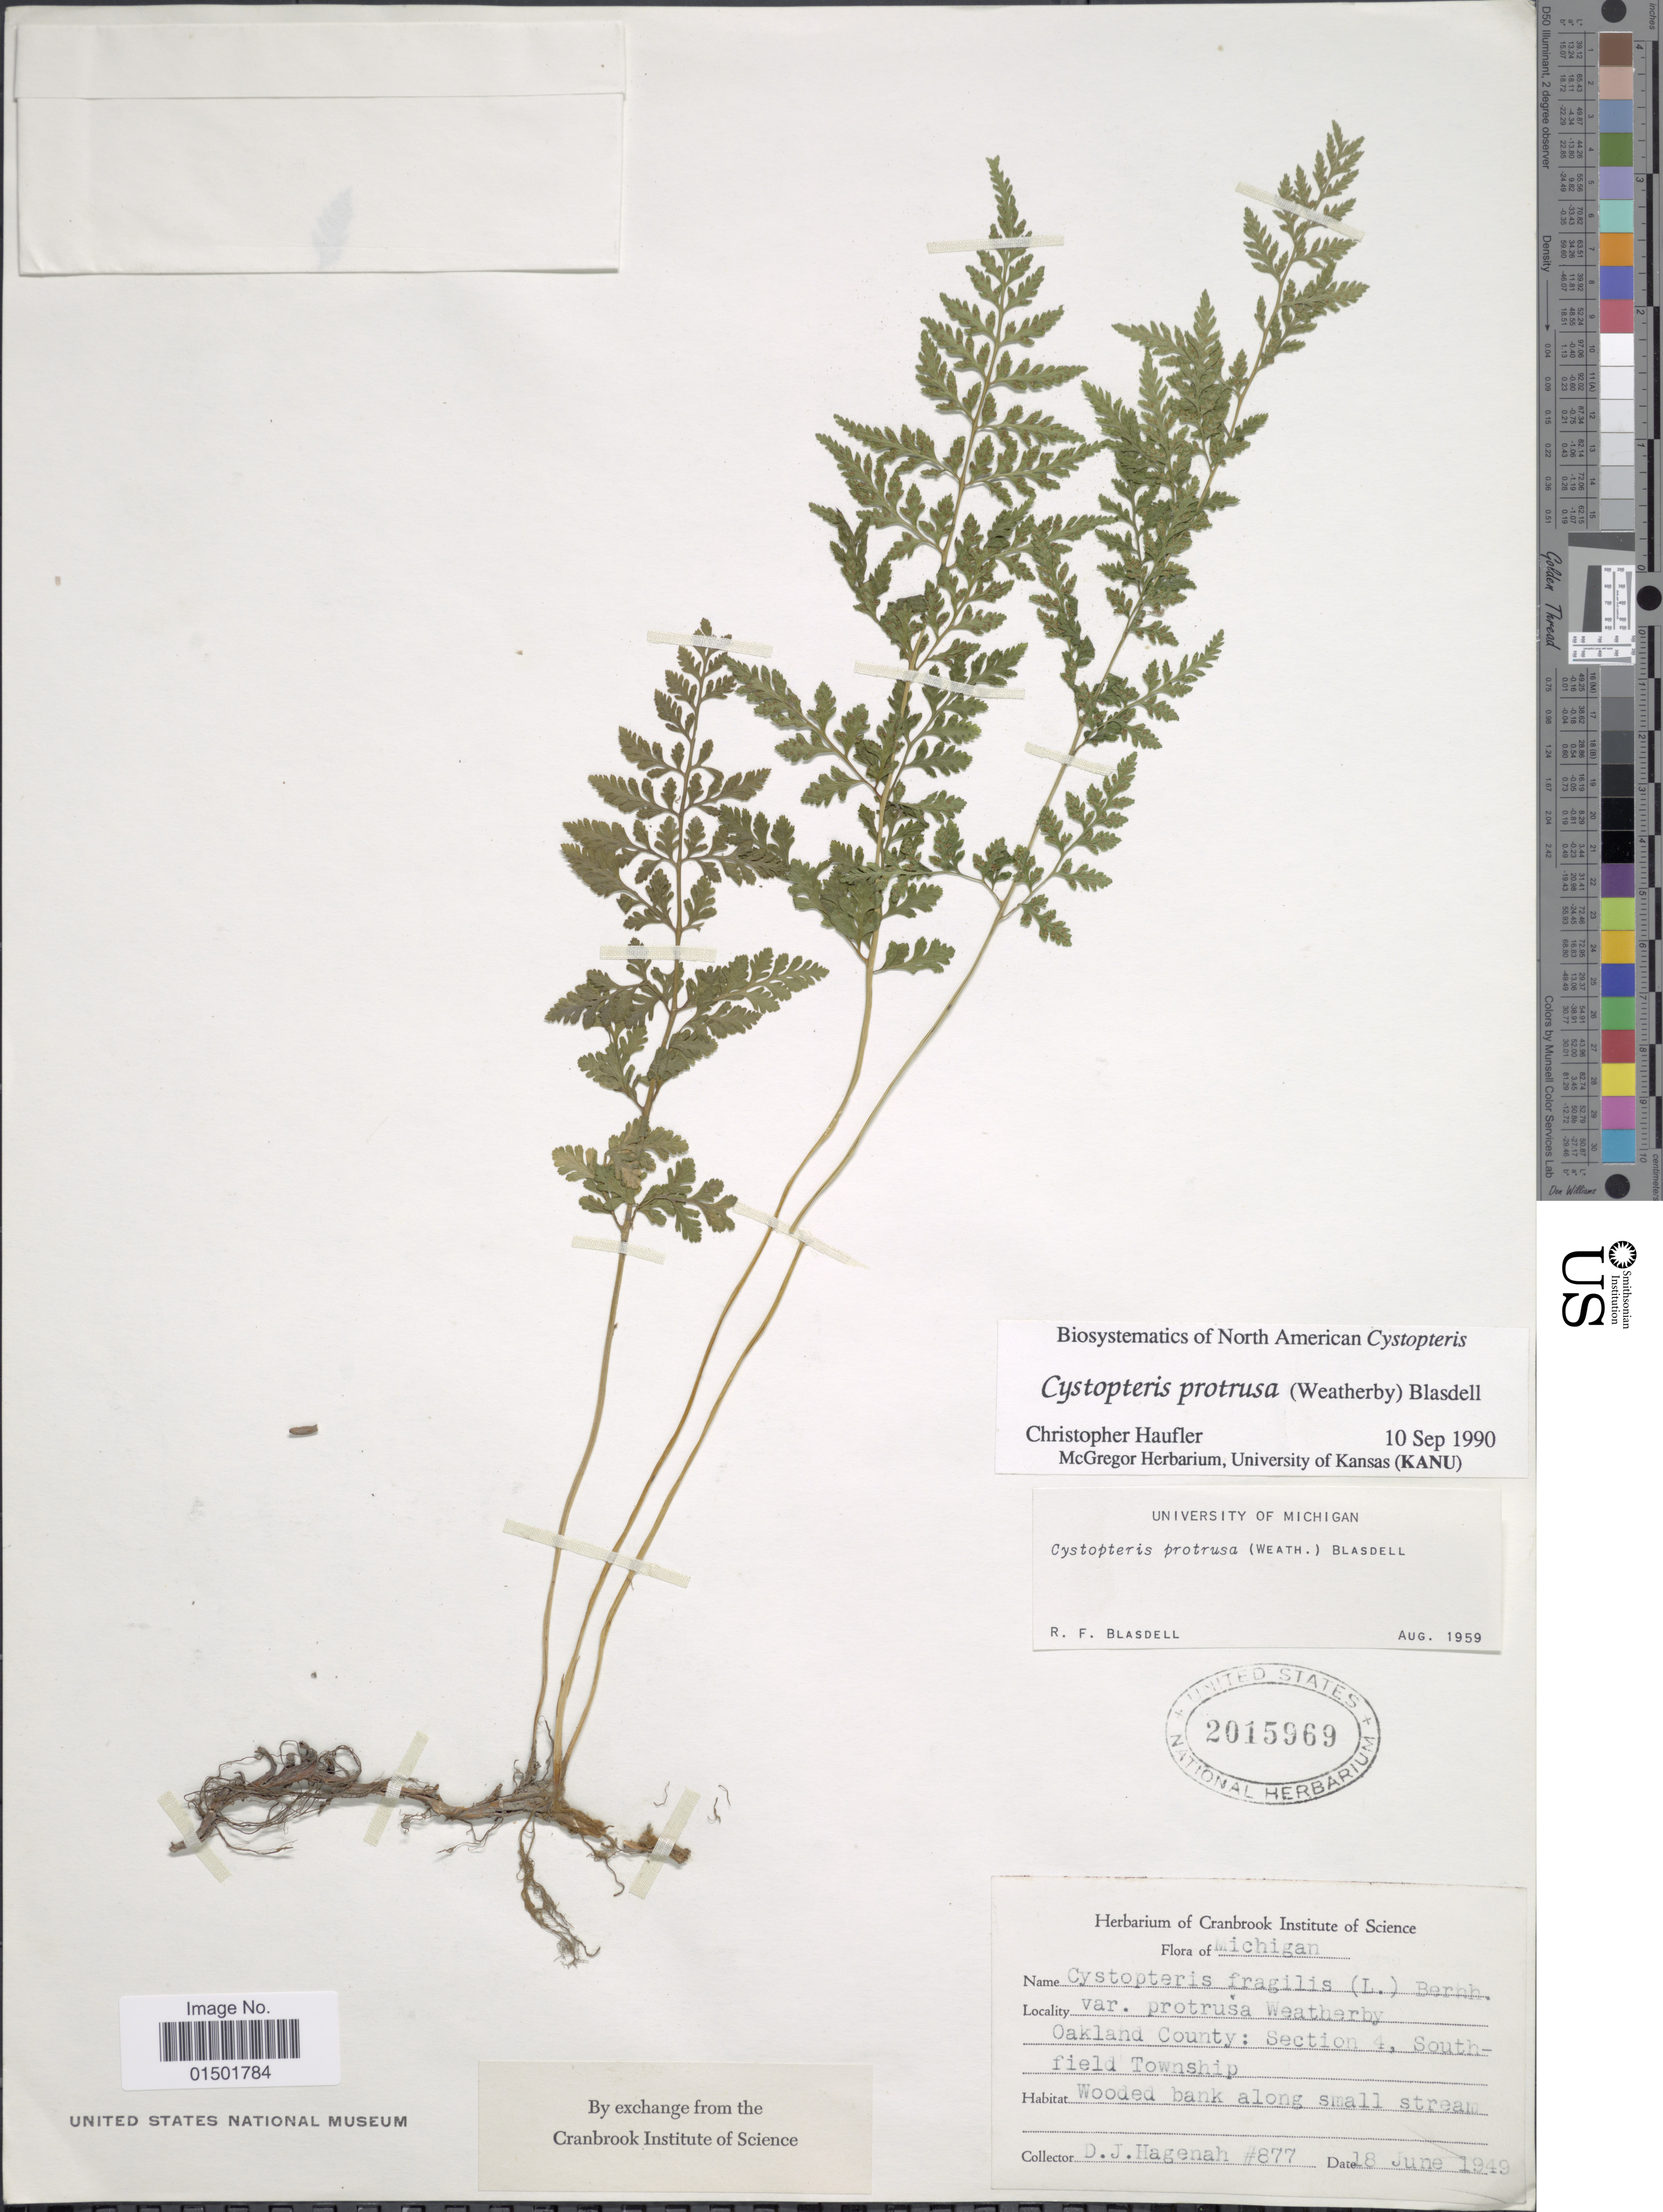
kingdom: Plantae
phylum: Tracheophyta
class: Polypodiopsida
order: Polypodiales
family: Cystopteridaceae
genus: Cystopteris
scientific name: Cystopteris protrusa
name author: (Weath.) Blasdell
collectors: D. Hagenah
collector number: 877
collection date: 1949-06-18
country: United States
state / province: Michigan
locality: Oakland County: Section 4, Southfield Township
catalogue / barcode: US 2015969